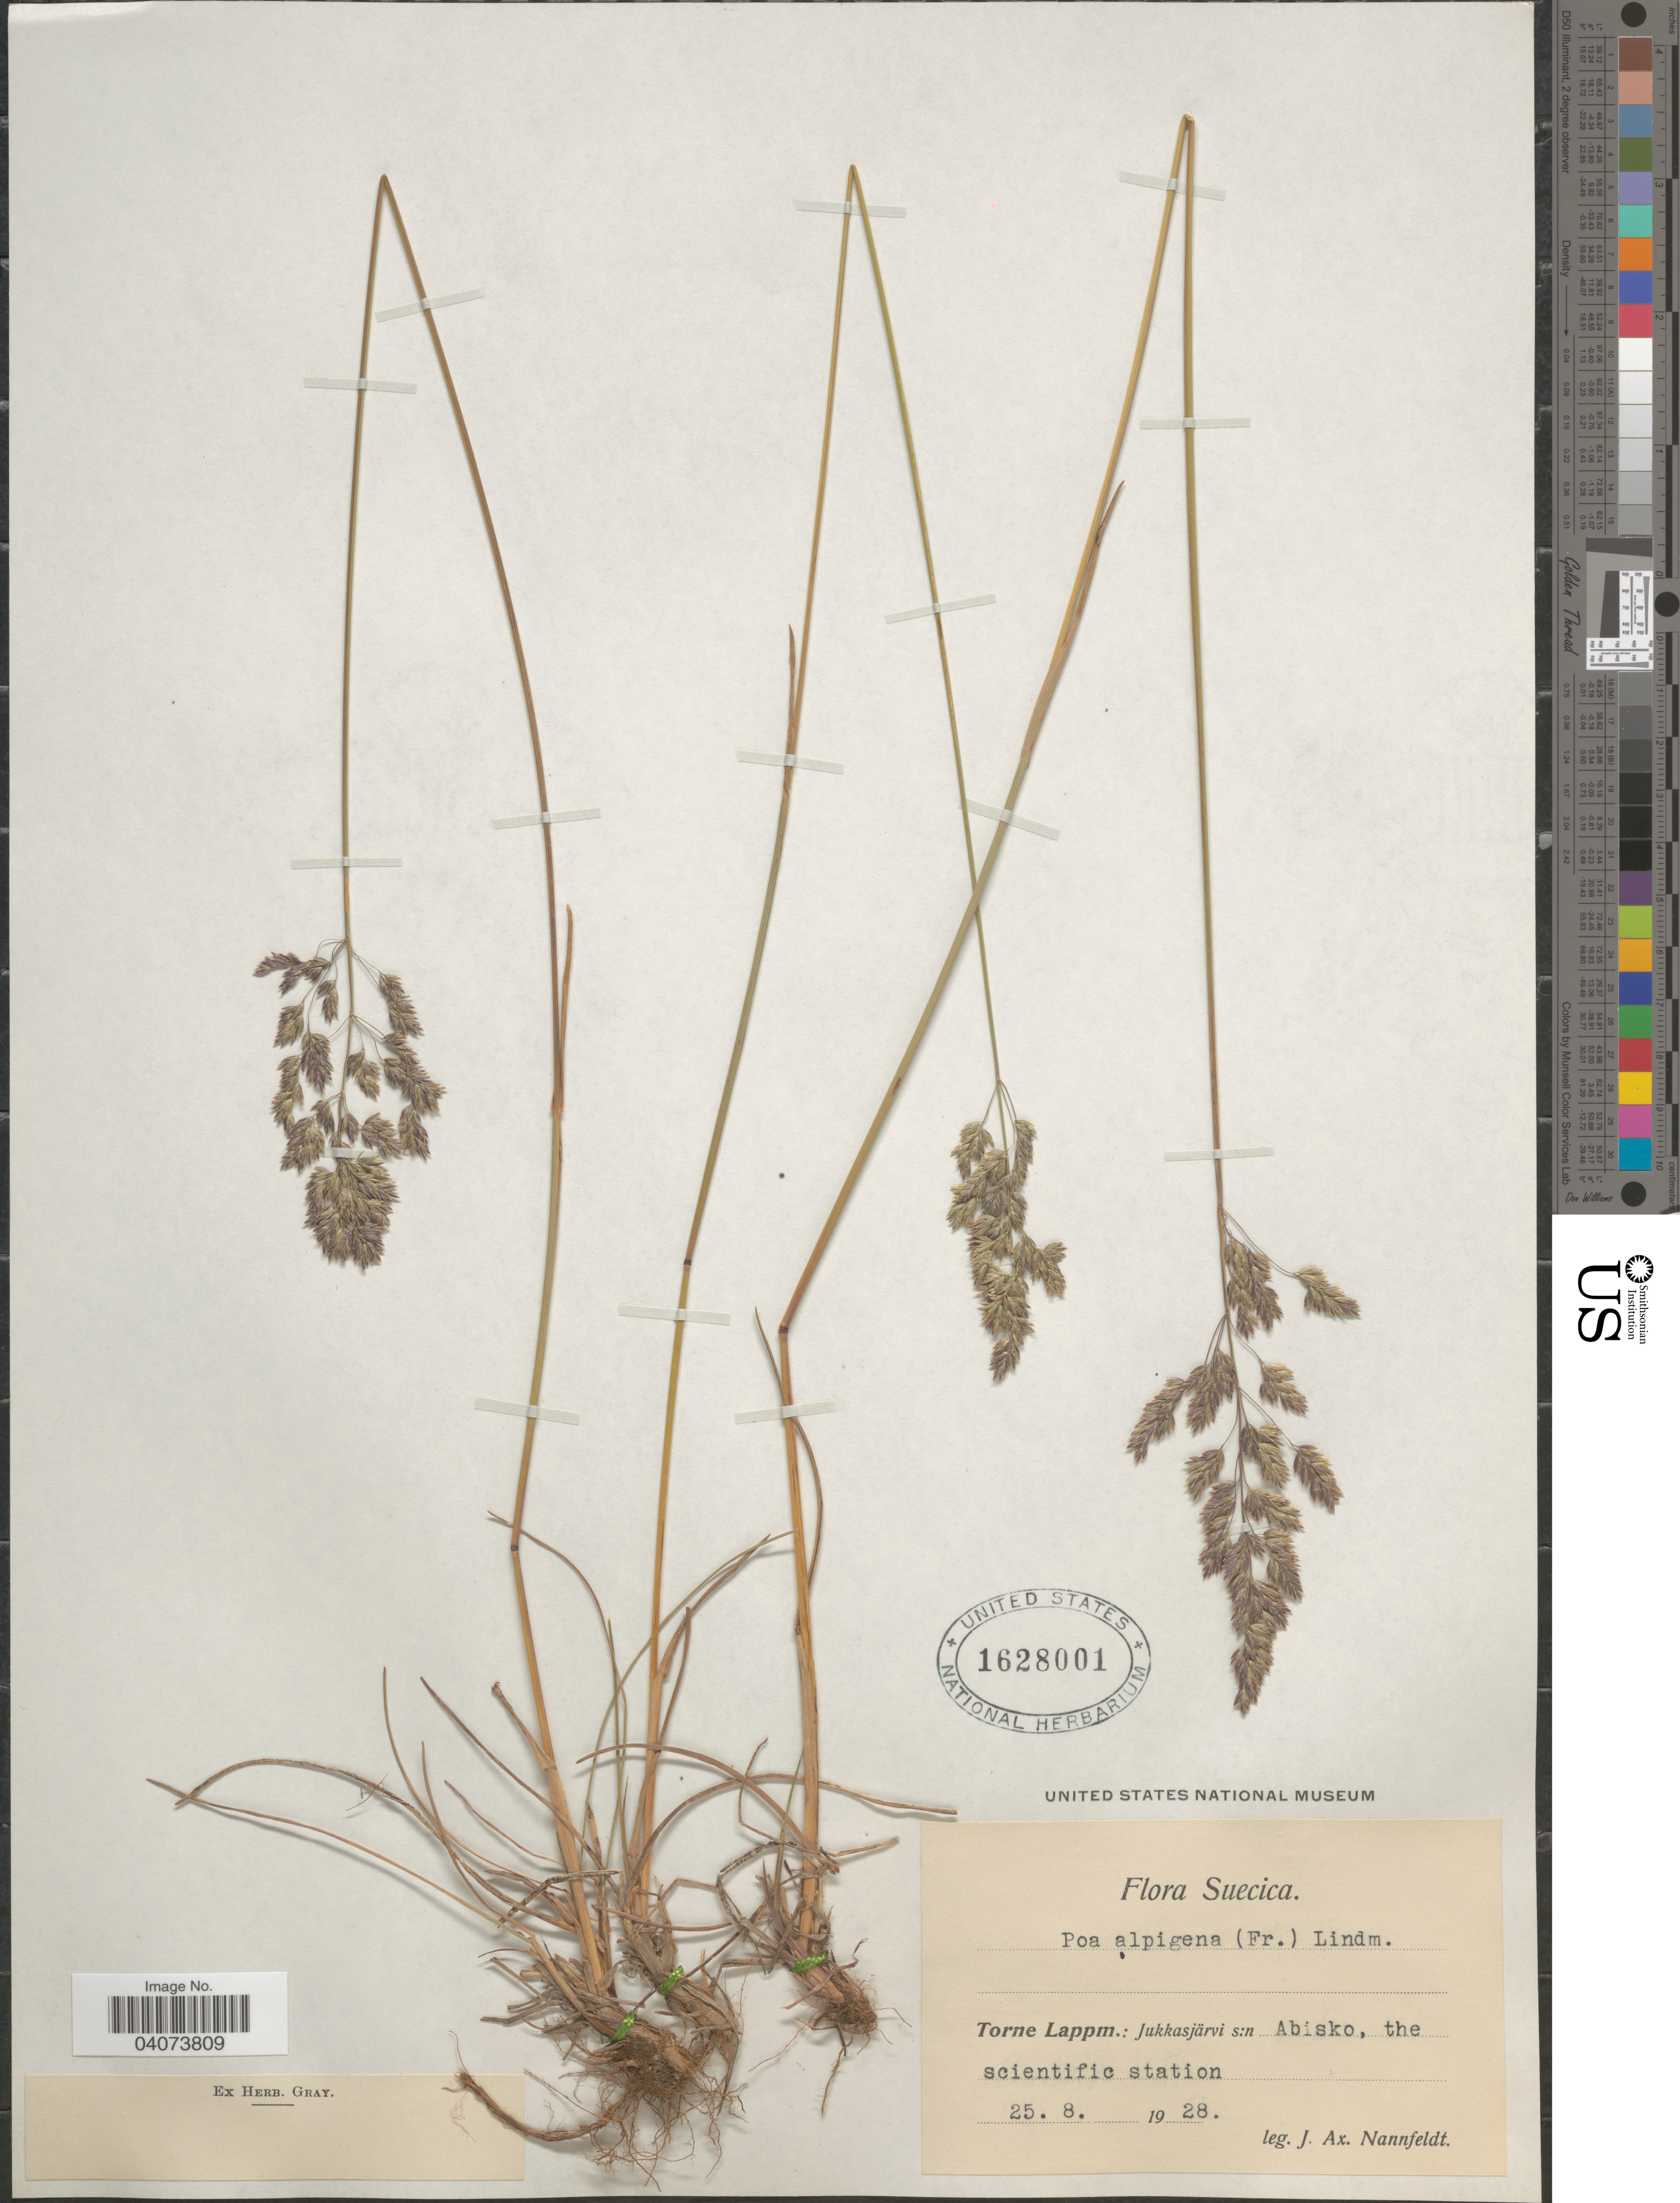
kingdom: Plantae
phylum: Tracheophyta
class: Liliopsida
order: Poales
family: Poaceae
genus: Poa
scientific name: Poa pratensis subsp. alpigena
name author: (Lindm.) Hiitonen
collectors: J. Nannfeldt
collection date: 1928-05-28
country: Sweden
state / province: Norrbotten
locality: Suecica. Torne Lappm.: Jukkasjärvi s:n Abisko, the scientific station.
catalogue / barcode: US 1628001